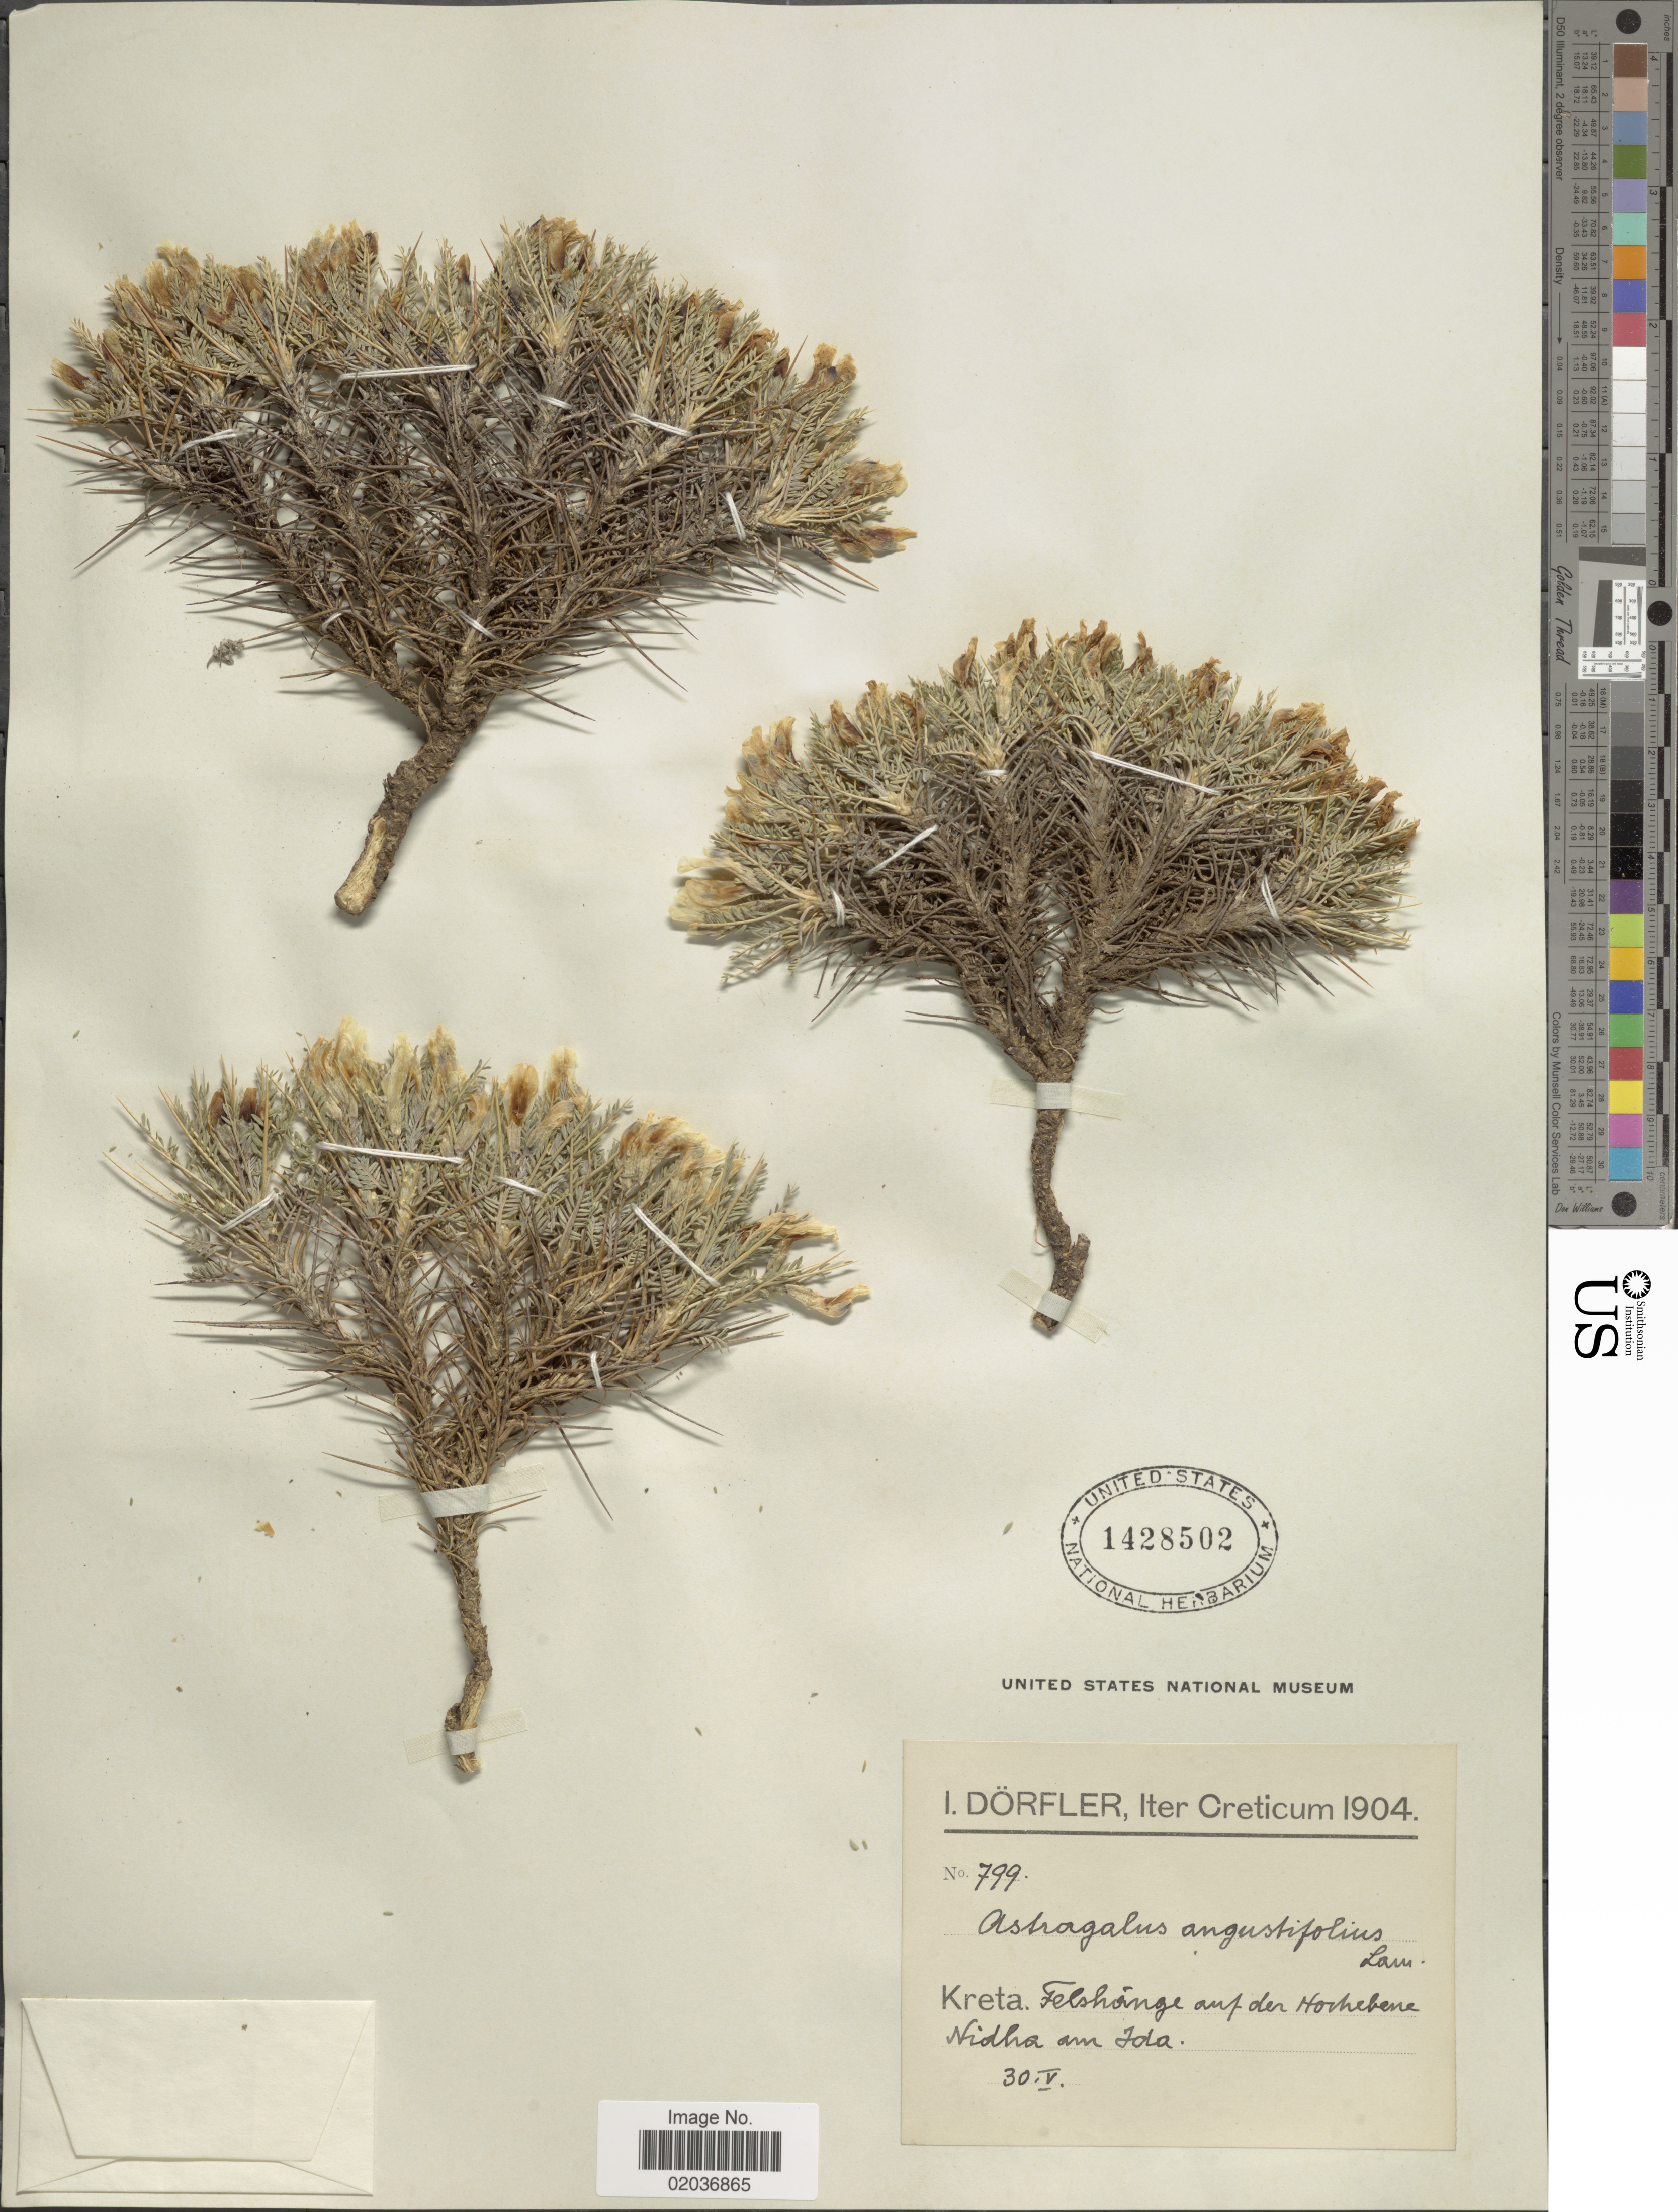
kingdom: Plantae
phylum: Tracheophyta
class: Magnoliopsida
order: Fabales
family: Fabaceae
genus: Astragalus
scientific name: Astragalus angustifolius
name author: Lam.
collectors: I. Dörfler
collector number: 799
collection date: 1904-05-30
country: Greece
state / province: Crete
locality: Kreta, Felshänge auf der Hochebene Nidha am Ida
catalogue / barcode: US 1428502